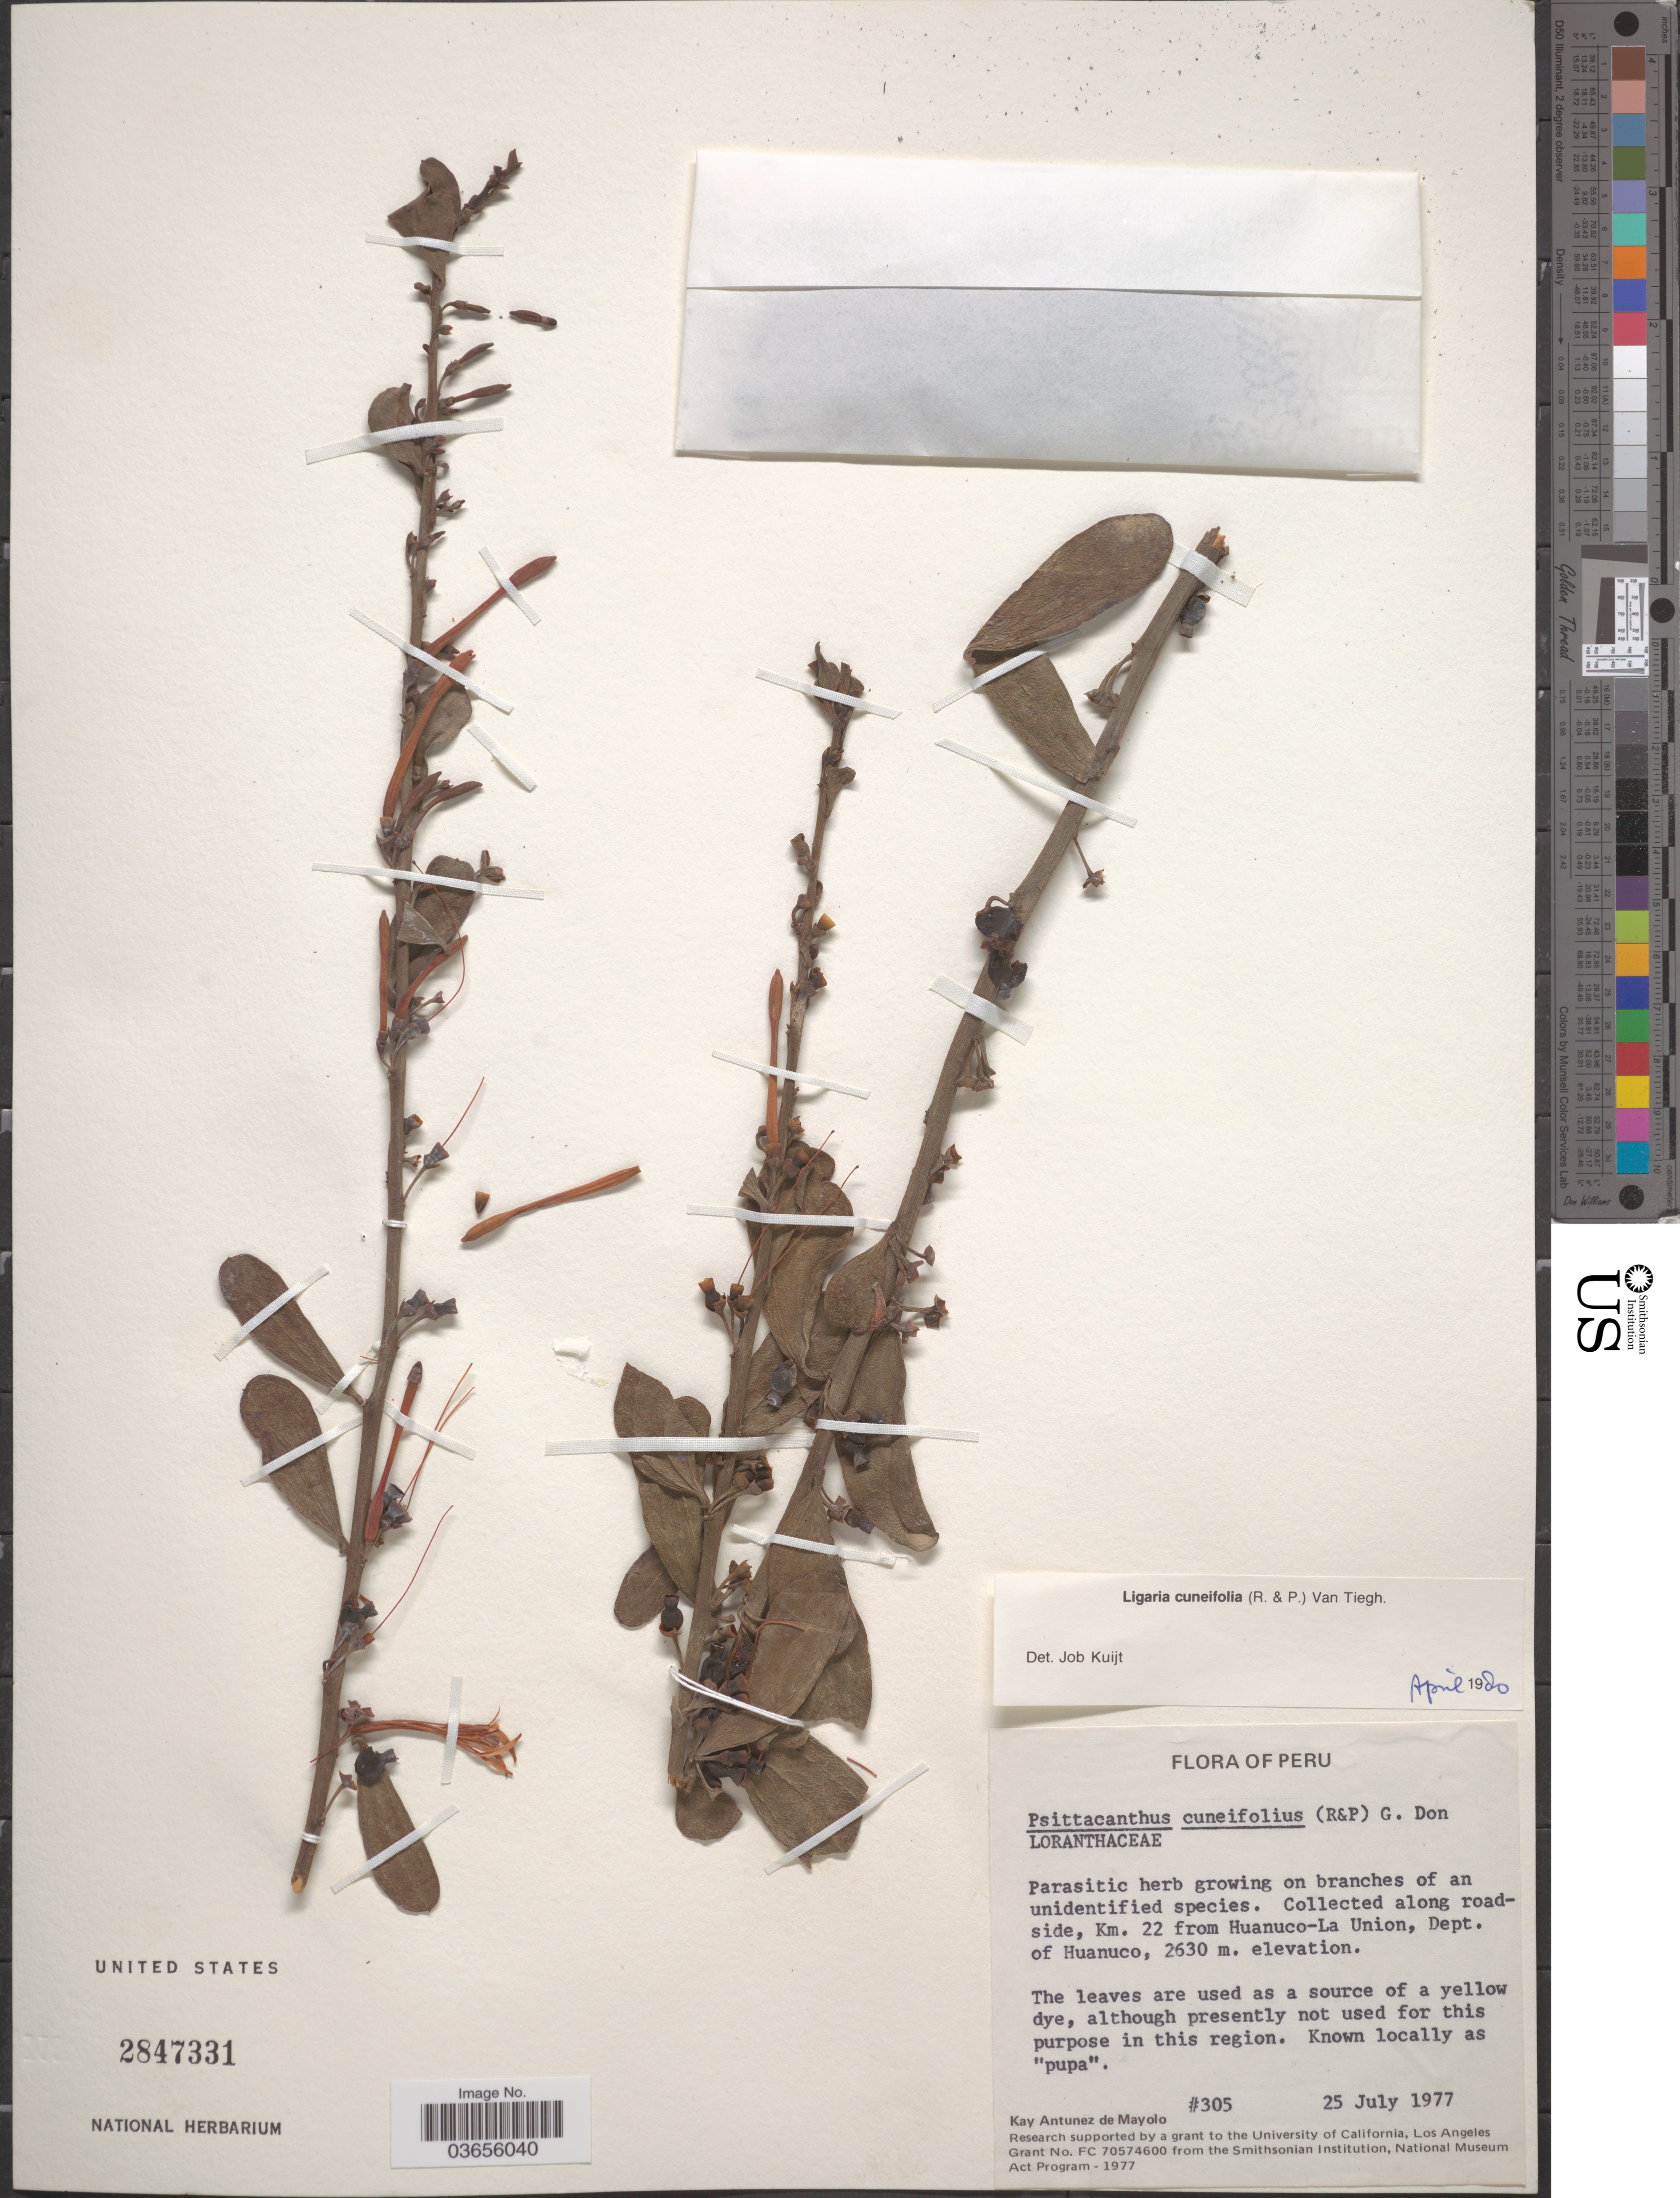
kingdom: Plantae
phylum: Tracheophyta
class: Magnoliopsida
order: Santalales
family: Loranthaceae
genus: Ligaria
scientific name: Ligaria cuneifolia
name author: (Ruiz & Pav.) Tiegh.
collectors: K. Antunez de Mayolo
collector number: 305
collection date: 1977-07-25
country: Peru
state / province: Huánuco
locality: Collected along roadside, Km. 22 from Huanuco-La Union, Dept. of Huanuco.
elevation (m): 2630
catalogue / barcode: US 2847331